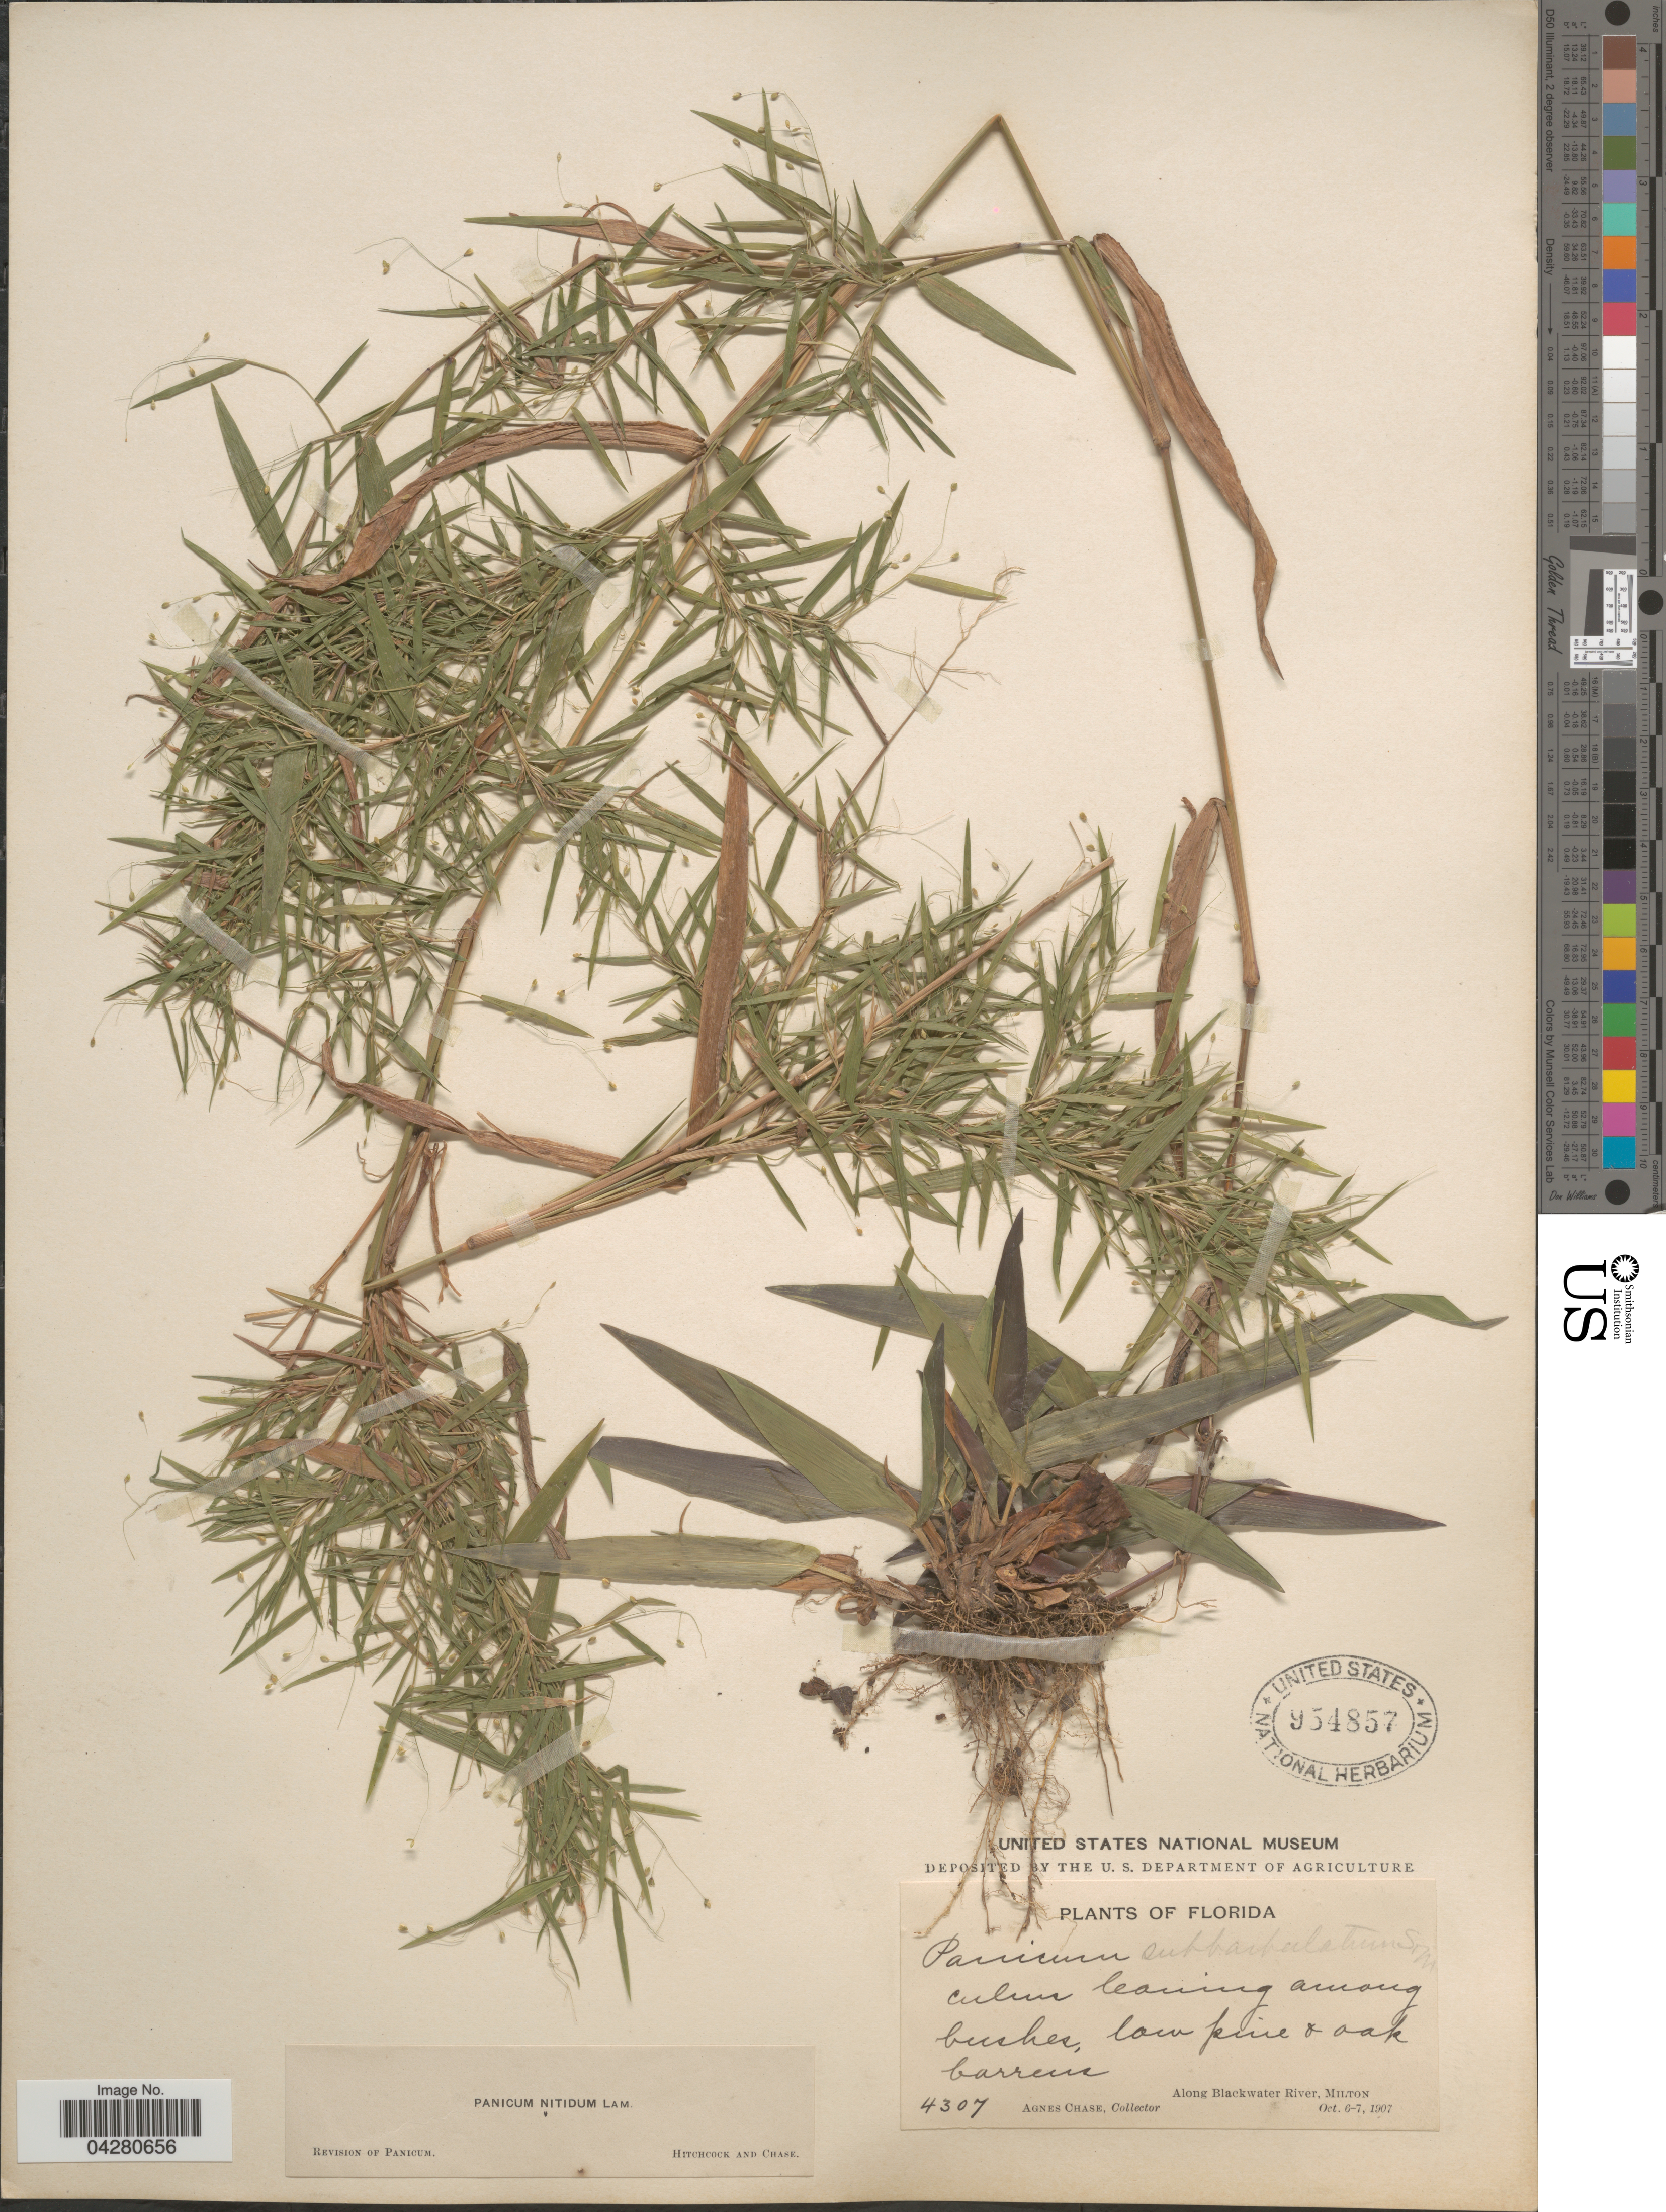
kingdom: Plantae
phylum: Tracheophyta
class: Liliopsida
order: Poales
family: Poaceae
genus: Dichanthelium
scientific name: Dichanthelium dichotomum var. dichotomum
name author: (L.) Gould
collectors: A. Chase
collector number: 4307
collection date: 1907-10-06/1907-10-07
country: United States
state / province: Florida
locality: Along Blackwater River, Milton.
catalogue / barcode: US 954857